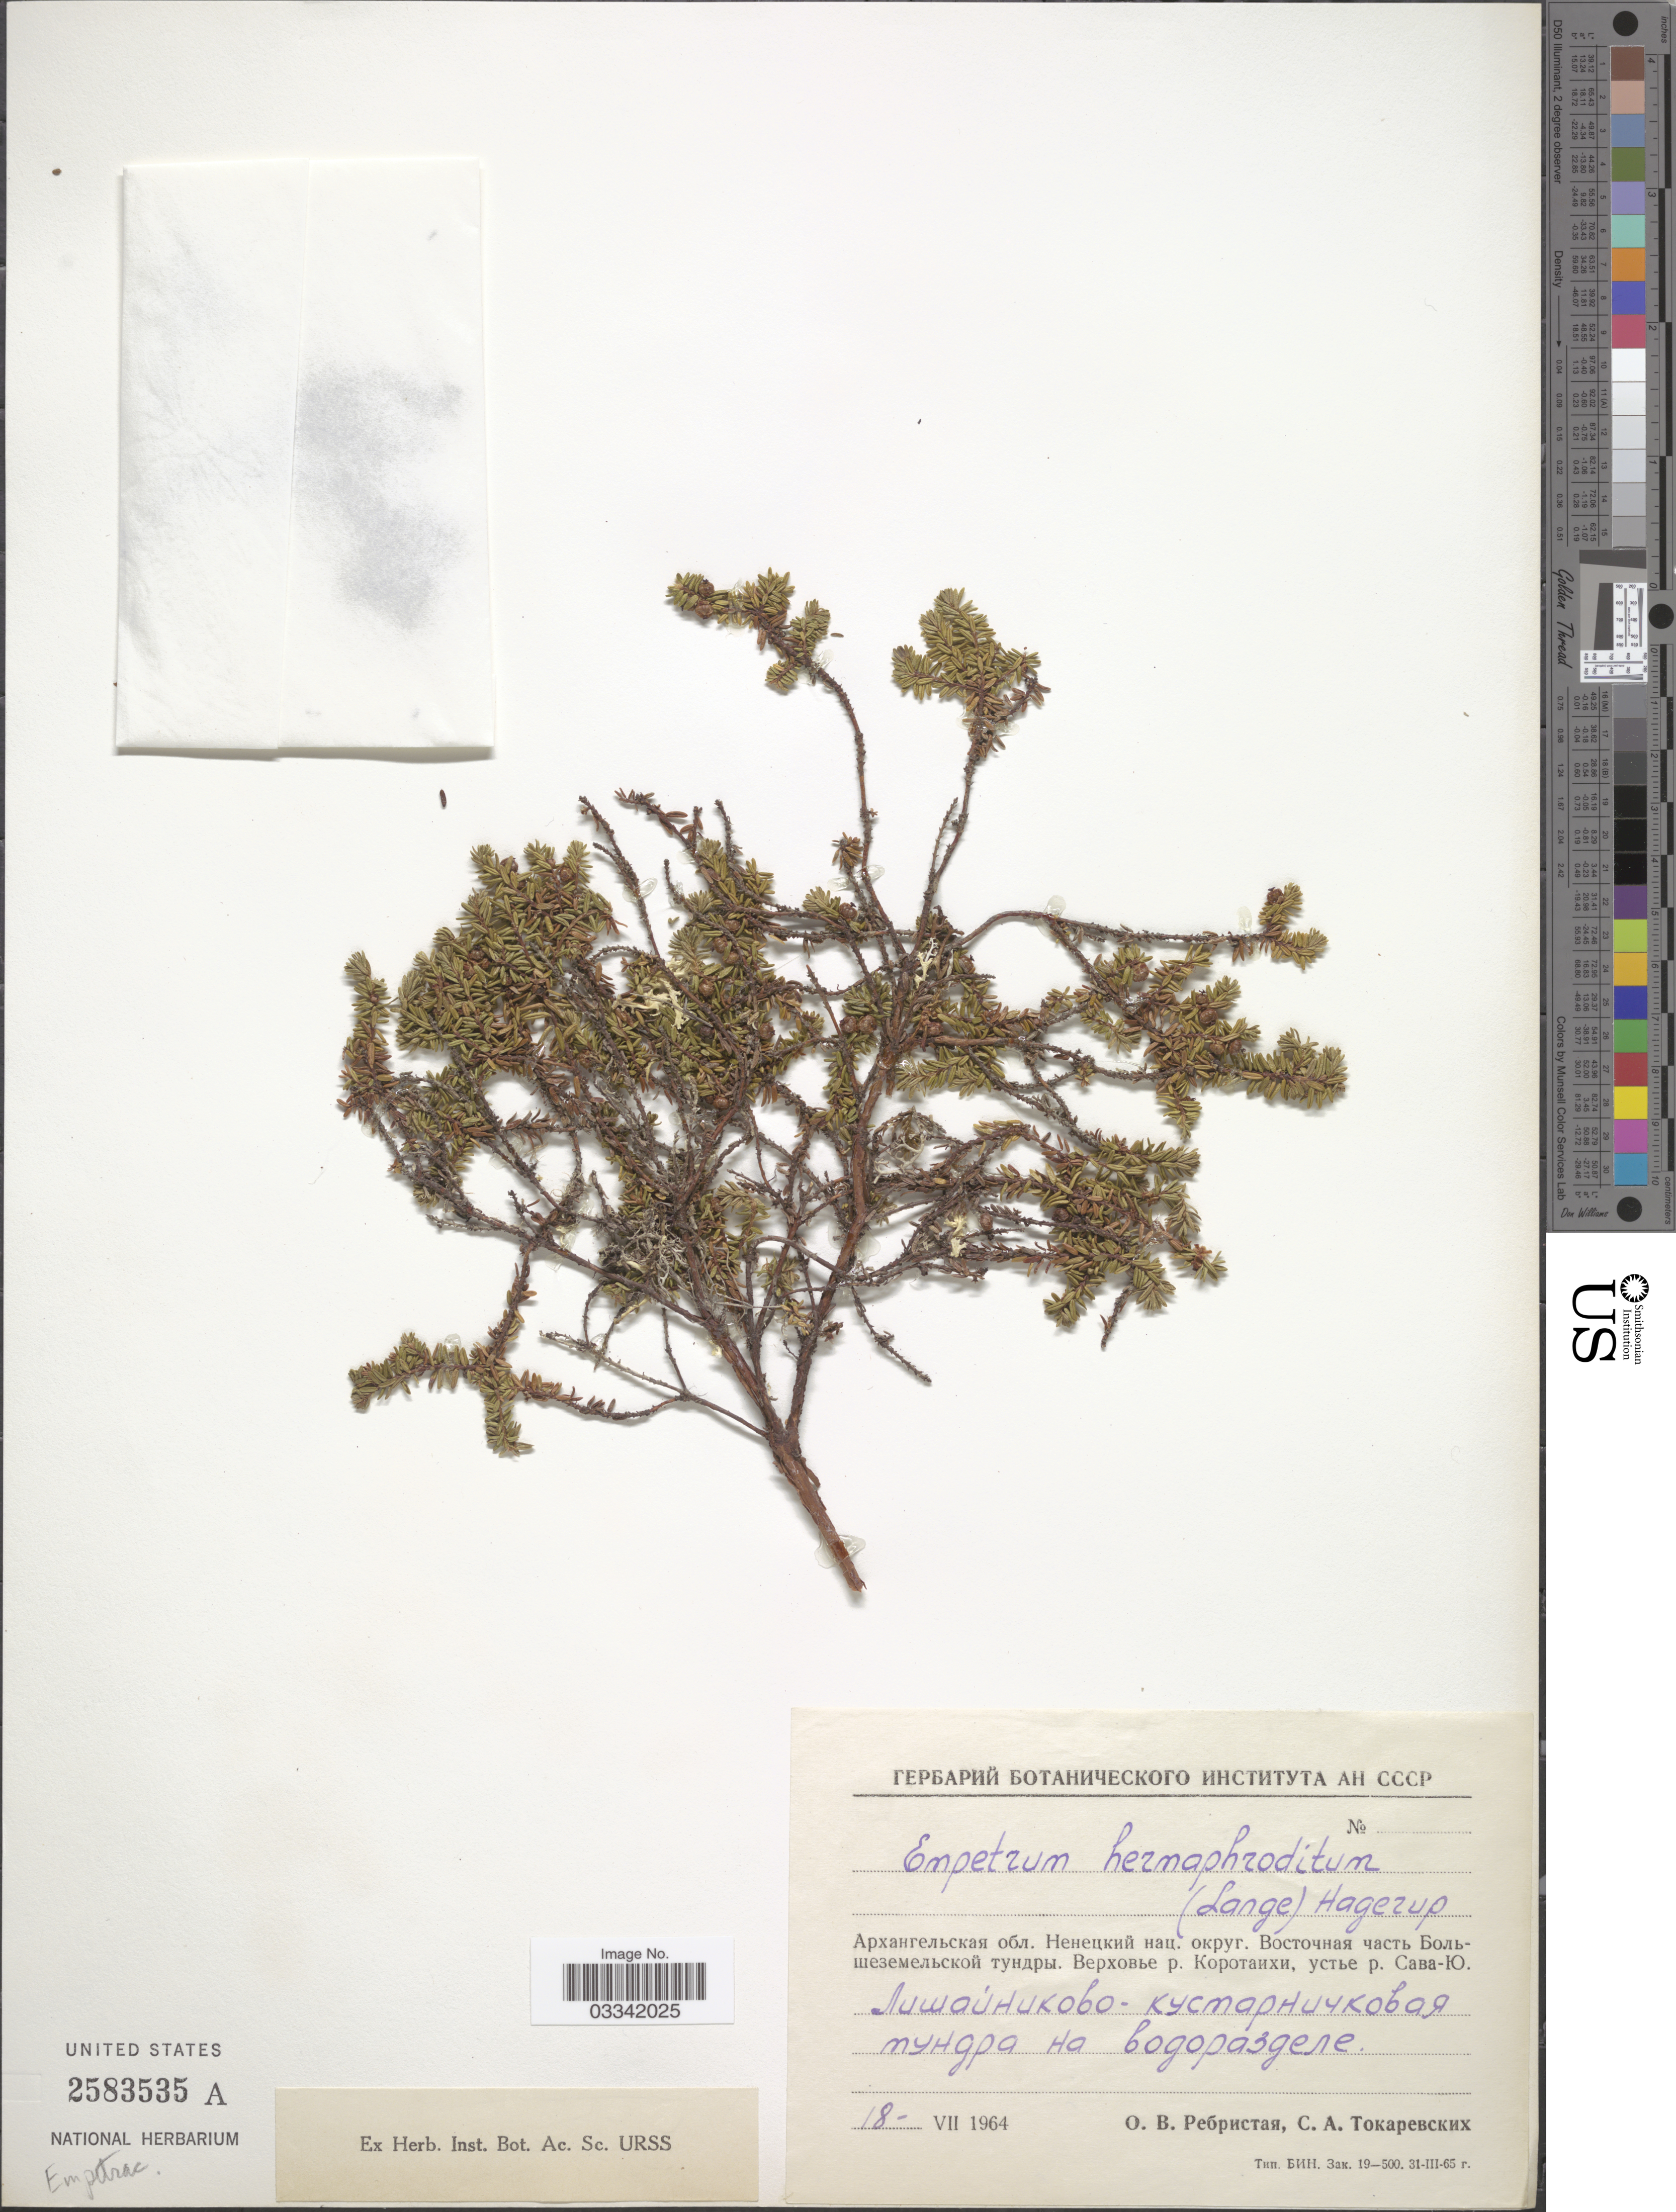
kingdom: Plantae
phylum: Tracheophyta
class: Magnoliopsida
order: Ericales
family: Ericaceae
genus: Empetrum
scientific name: Empetrum nigrum subsp. hermaphroditum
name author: (Hagerup) Böcher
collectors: O. Rebristaya & S. Tokarevskikh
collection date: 1964-07-18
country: Russian Federation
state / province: Arkhangelsk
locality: Upper River Korotaikha, mouth of River Sava-U.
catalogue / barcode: US 2583535A